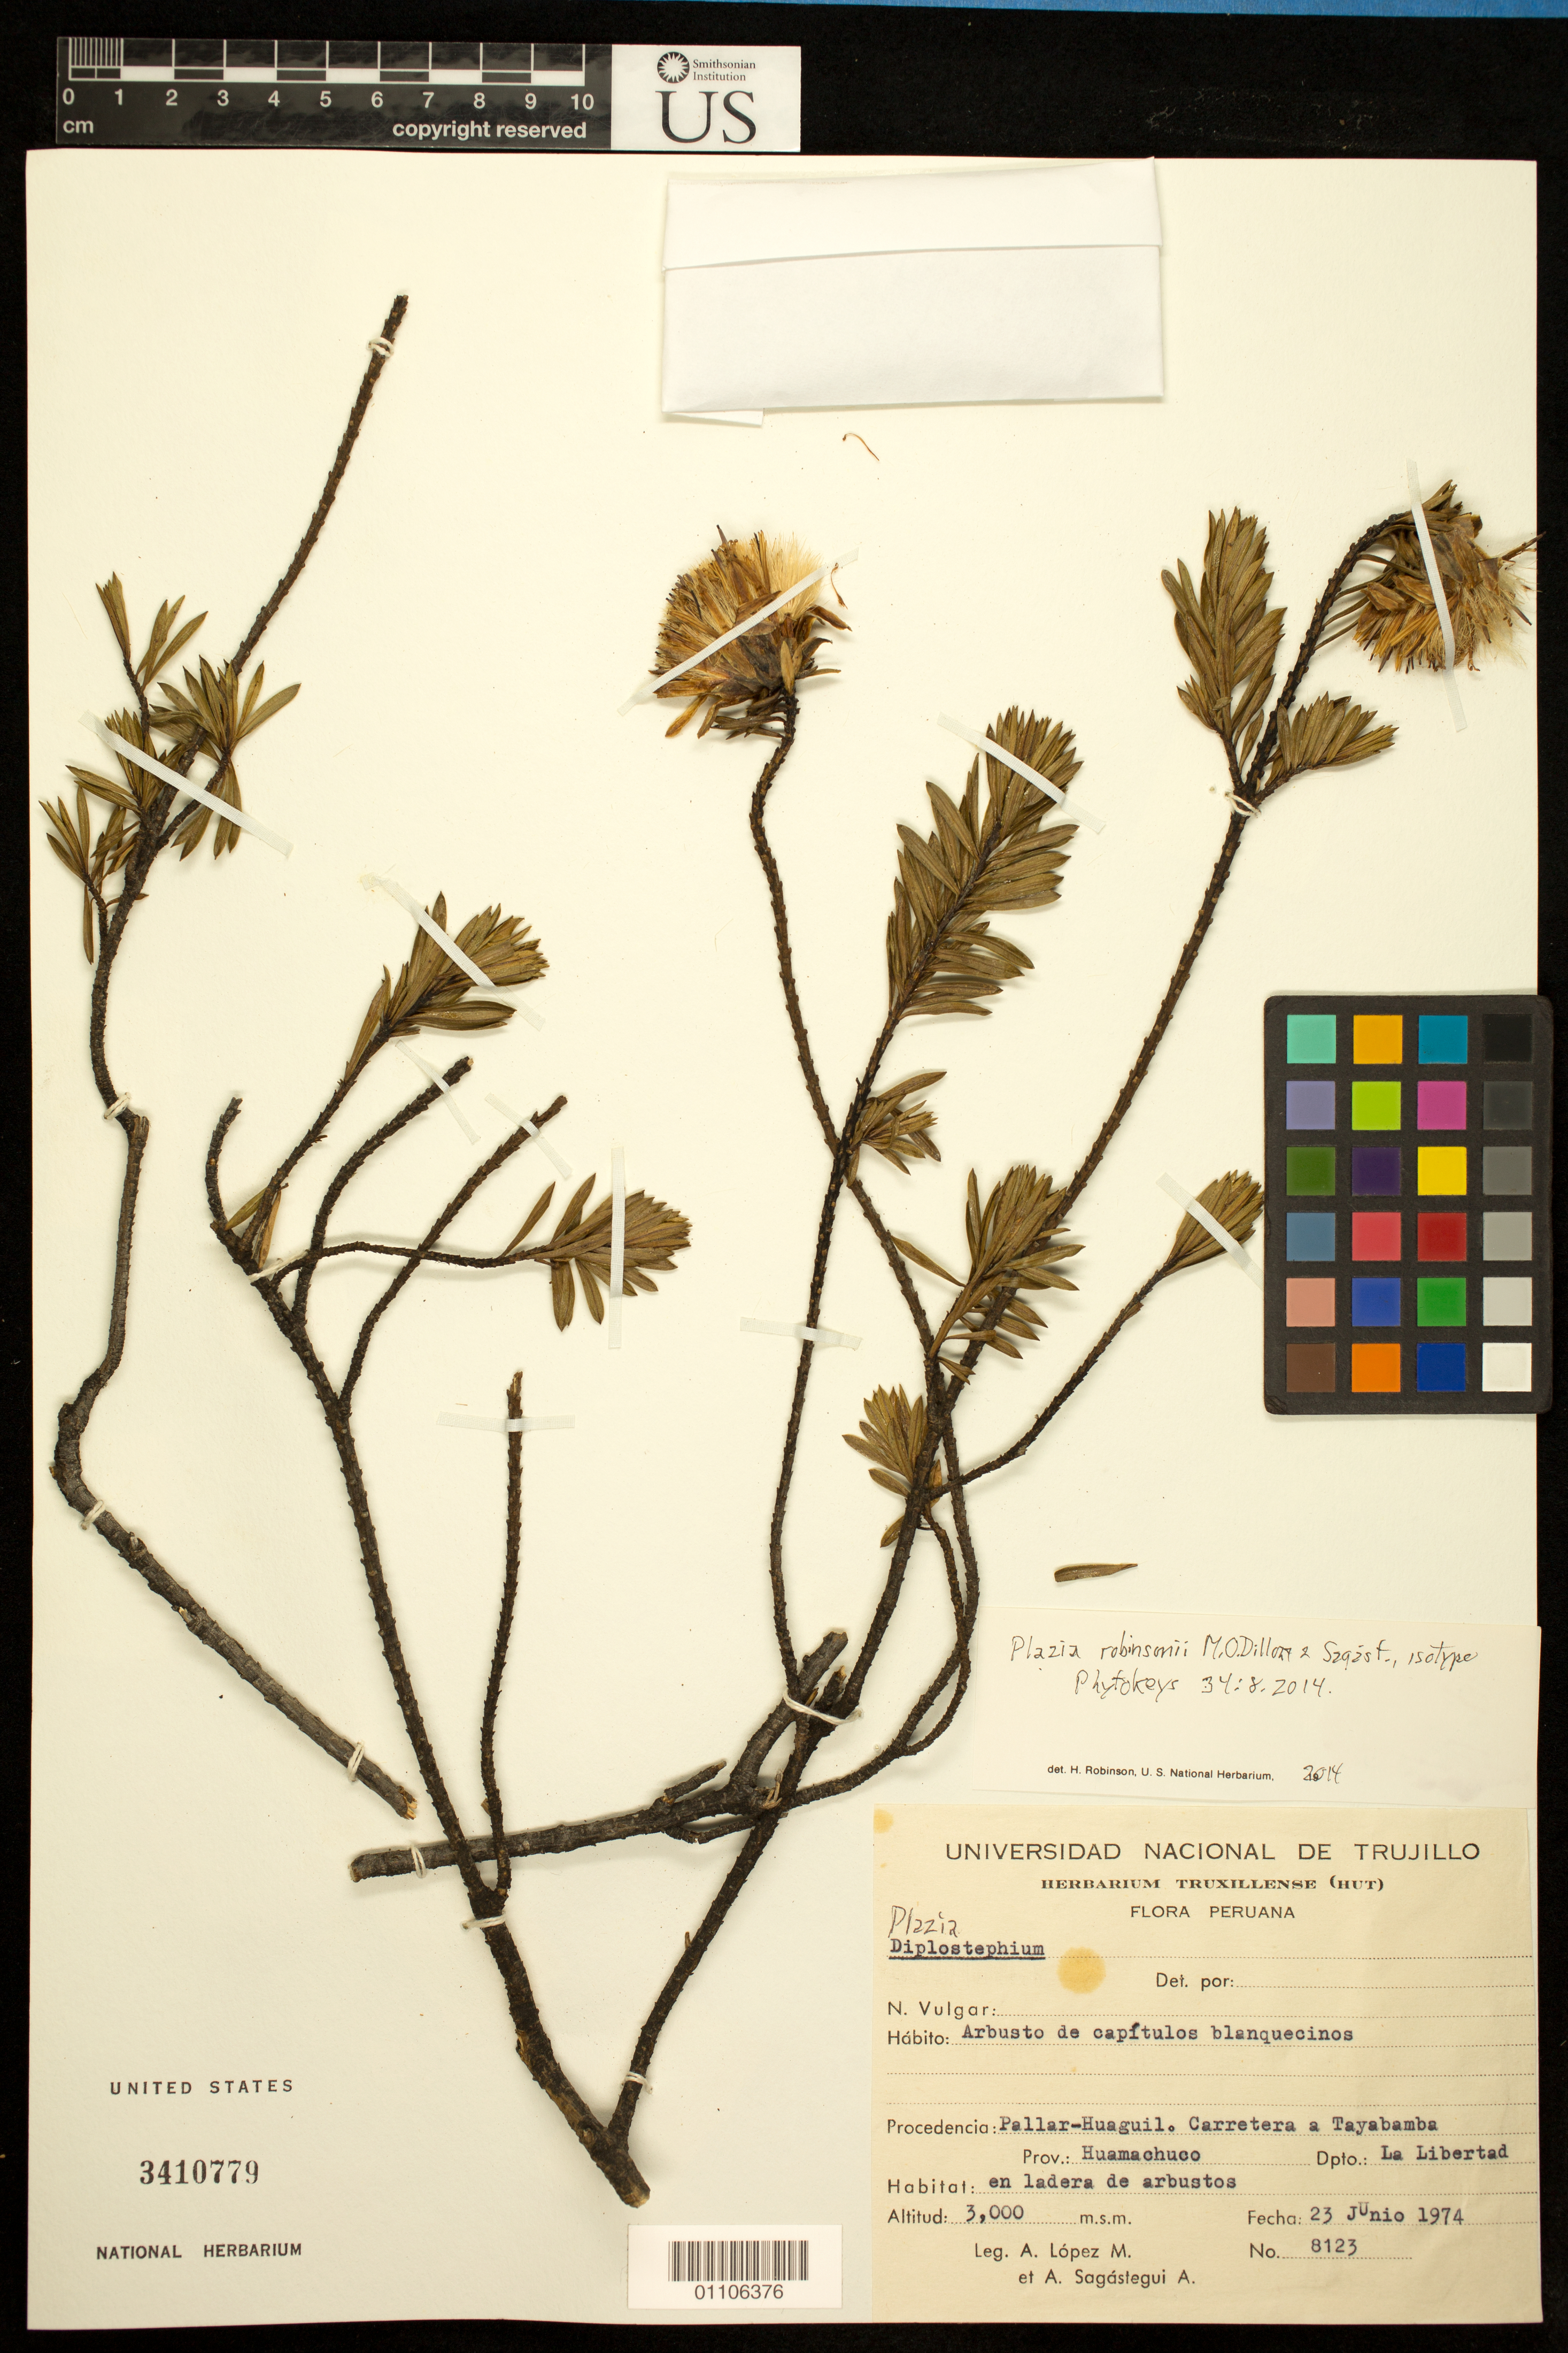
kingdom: Plantae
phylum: Tracheophyta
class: Magnoliopsida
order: Asterales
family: Asteraceae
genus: Plazia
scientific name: Plazia robinsonii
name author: M.O. Dillon & Sagást. in M.O. Dillon &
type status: Isotype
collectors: A. López M. & A. Sagástegui A.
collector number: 8123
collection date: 1974-06-23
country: Peru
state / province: La Libertad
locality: Pallar-Huaguil. Carretera a Tayabamba. Prov. Huamachuco, Dpto. La Libertad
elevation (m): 3000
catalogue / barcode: US 3410779